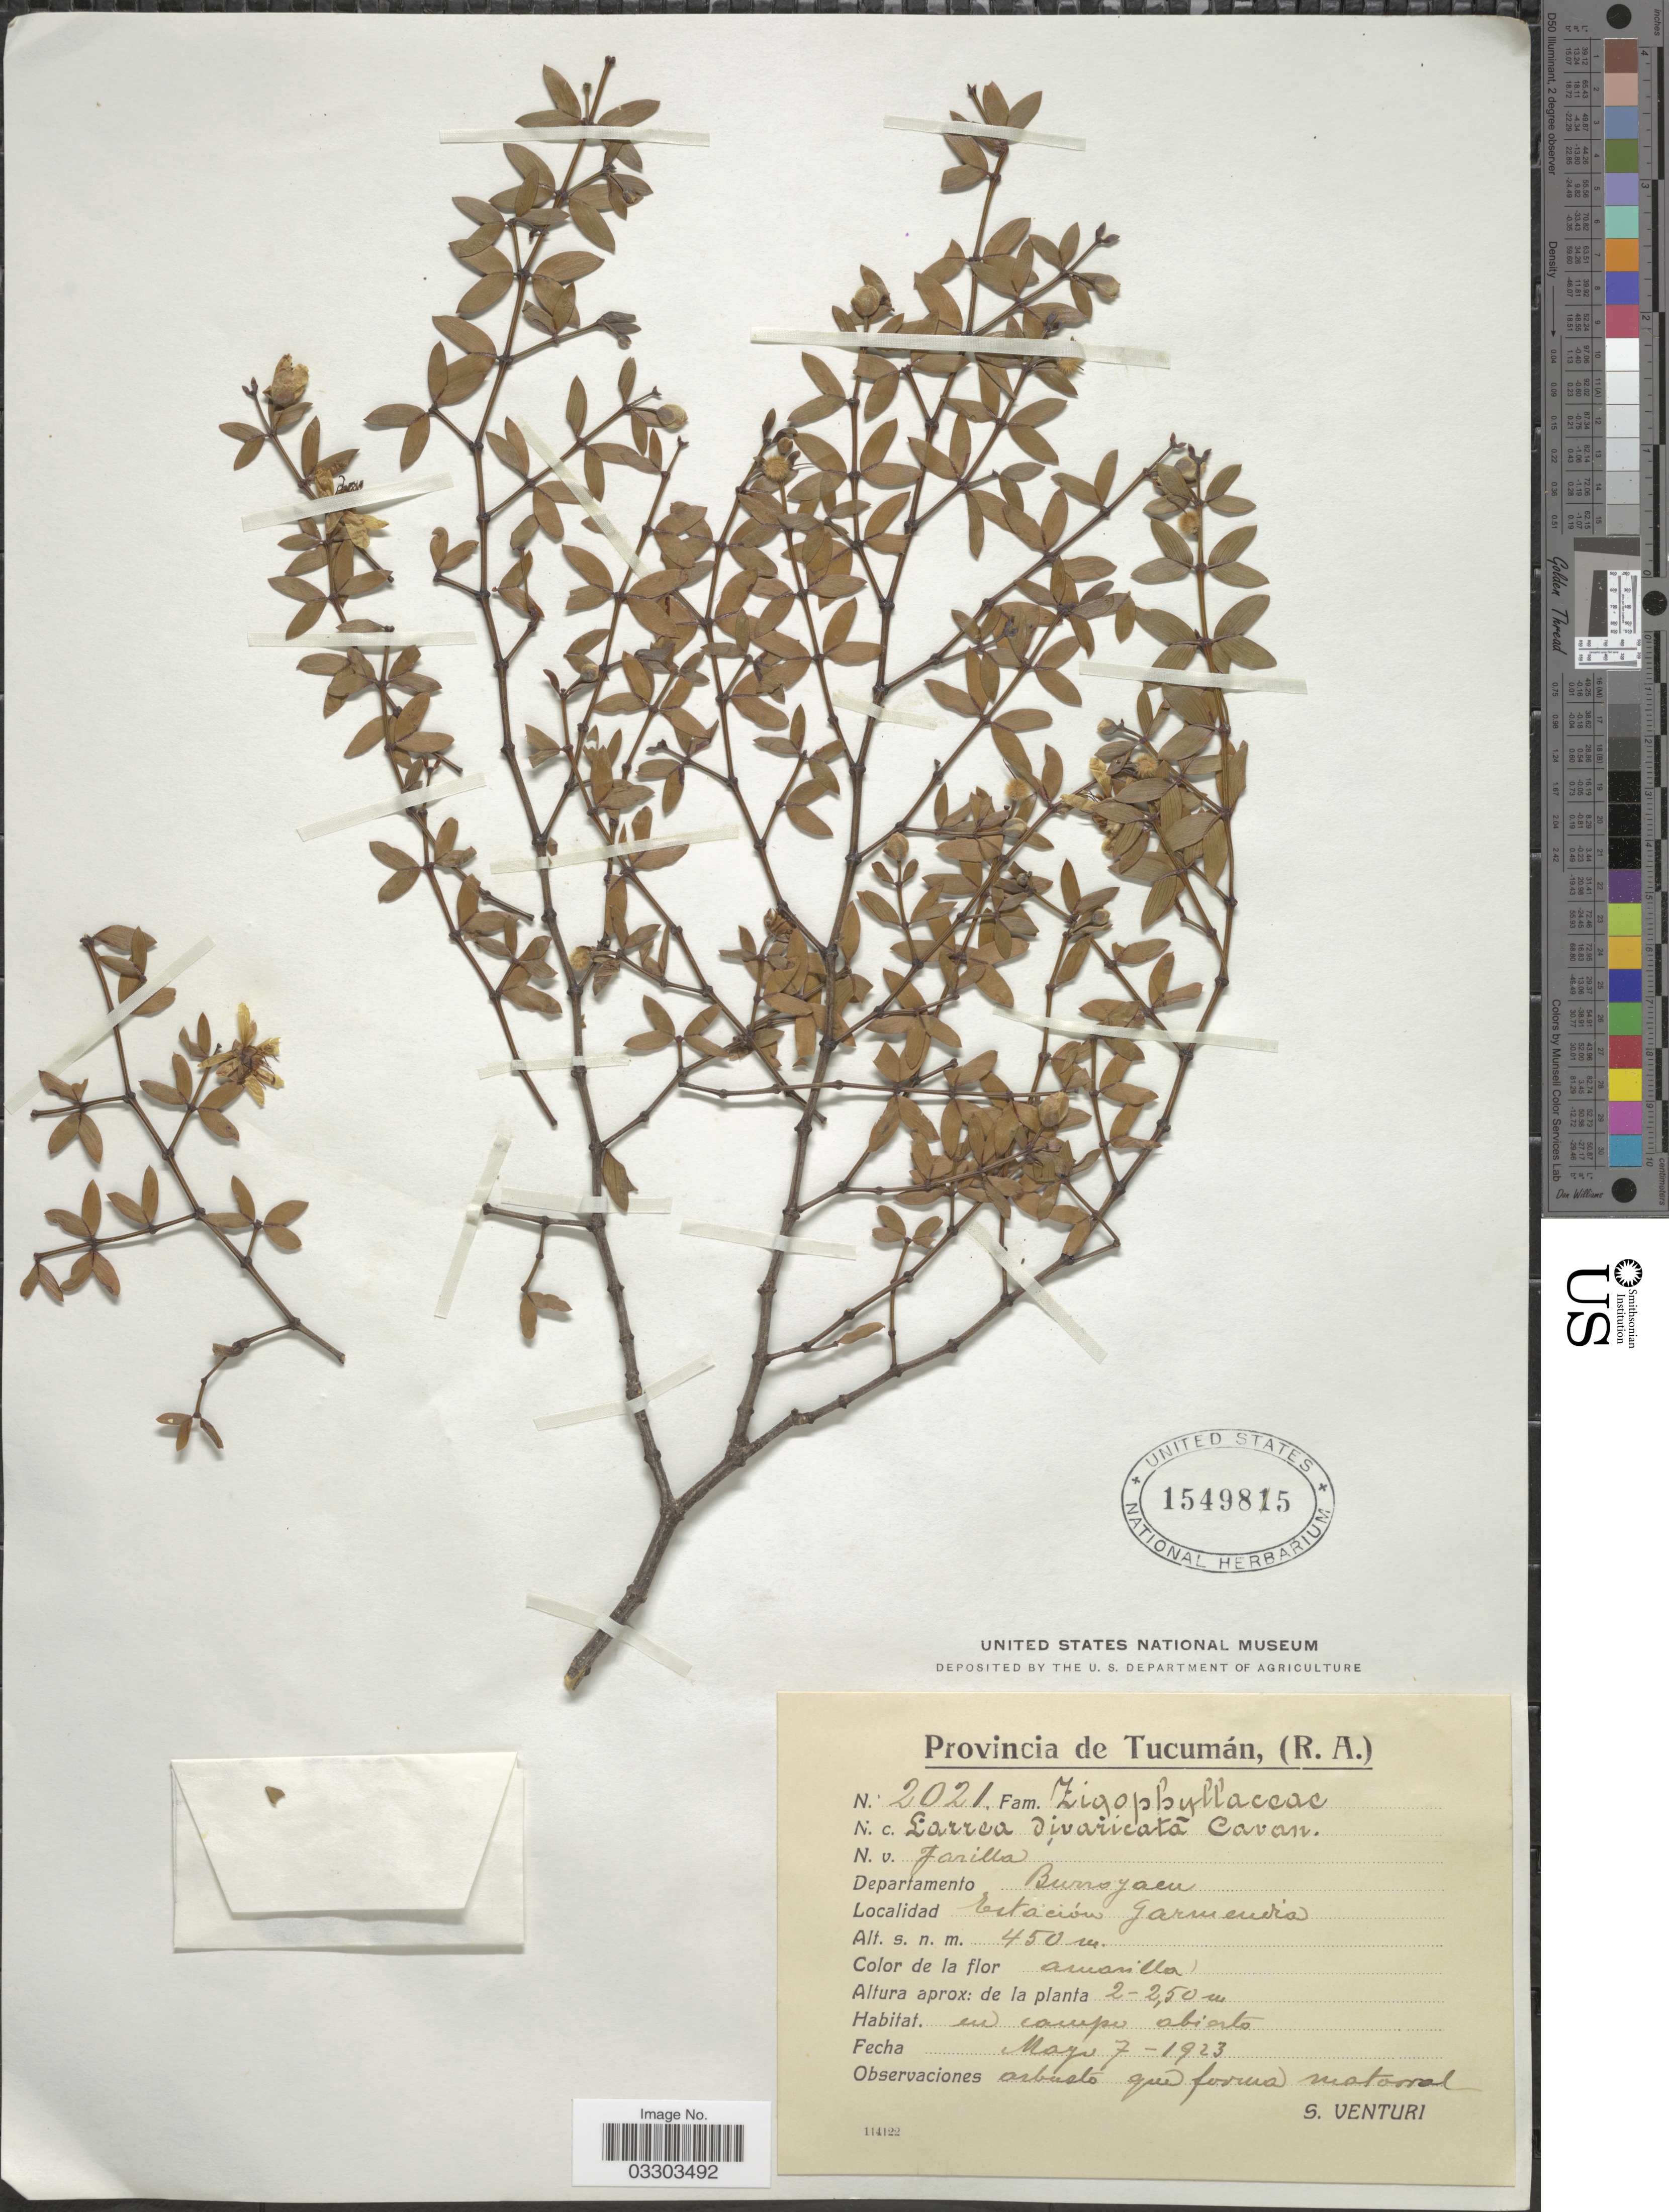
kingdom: Plantae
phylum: Tracheophyta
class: Magnoliopsida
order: Zygophyllales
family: Zygophyllaceae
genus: Larrea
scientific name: Larrea divaricata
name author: Cav.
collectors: S. Venturi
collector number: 2021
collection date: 1923-05-07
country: Argentina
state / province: Tucuman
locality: Departamento Burroyacu. Estación Garmendia.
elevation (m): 450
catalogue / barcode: US 1549815